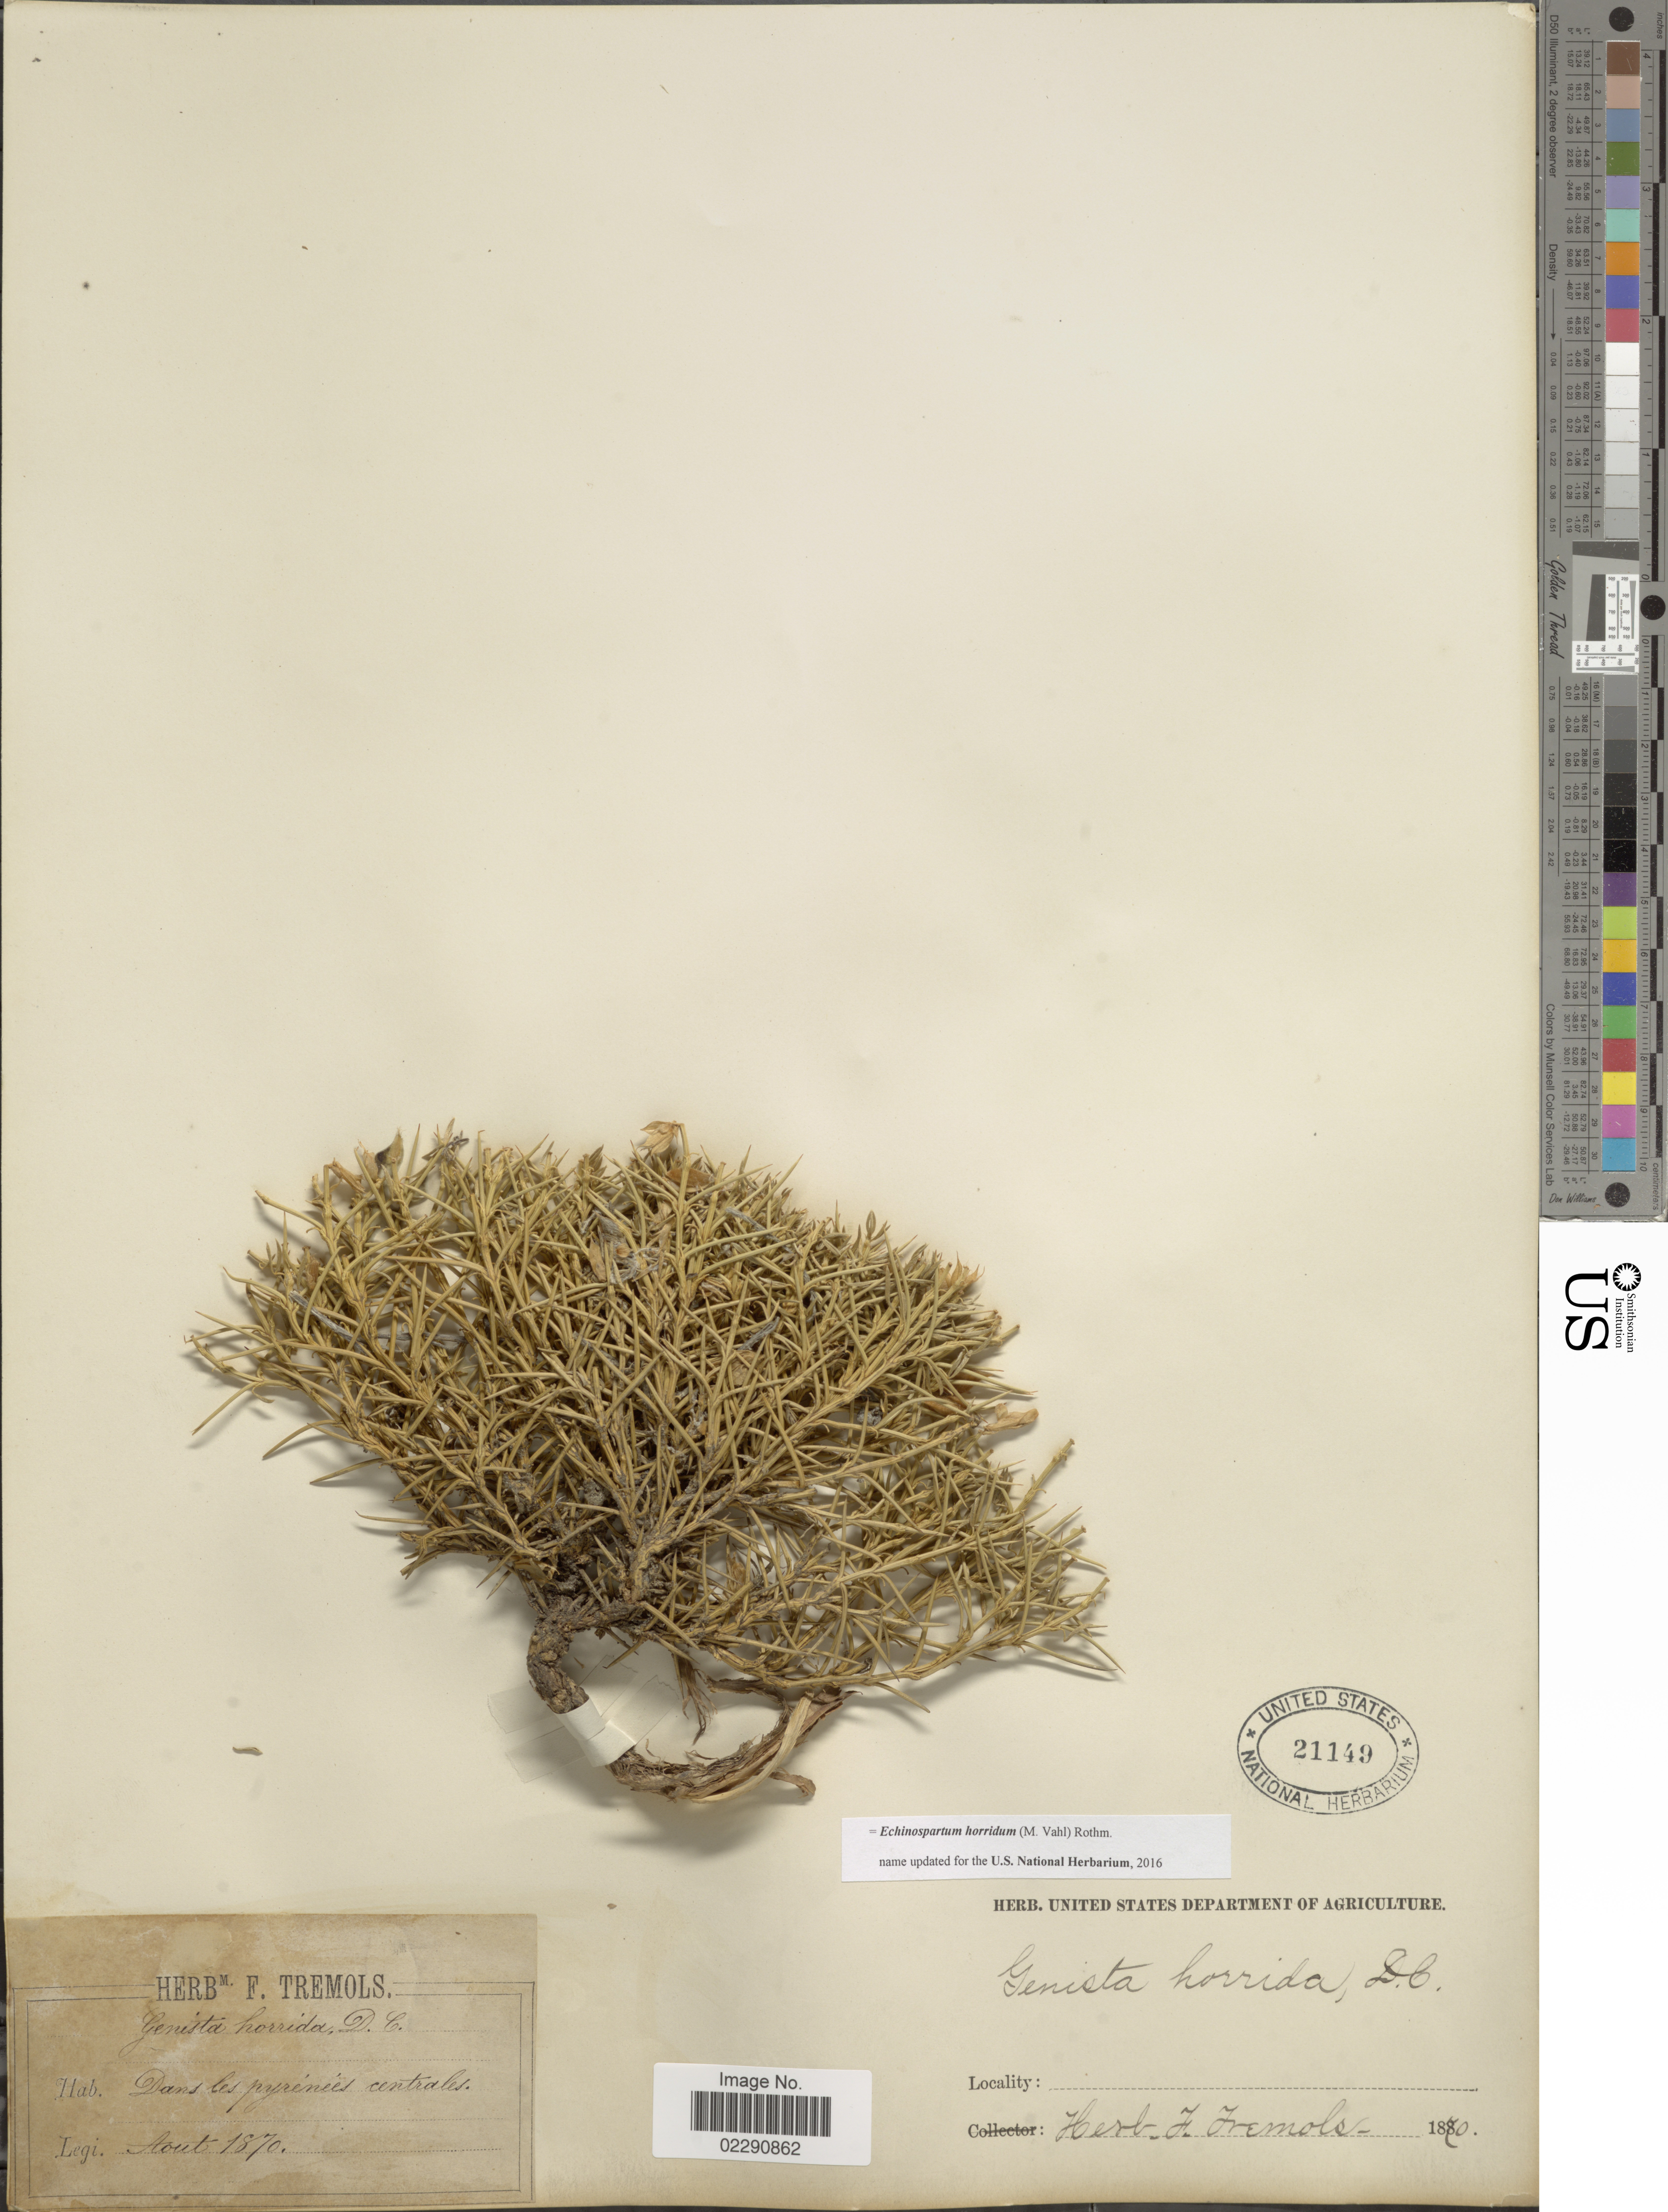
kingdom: Plantae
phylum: Tracheophyta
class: Magnoliopsida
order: Fabales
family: Fabaceae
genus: Echinospartum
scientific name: Echinospartum horridum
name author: Rothm.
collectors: ex Herb. F. Tremols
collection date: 1870-08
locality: Dans les pyrenees centrales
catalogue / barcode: US 21149